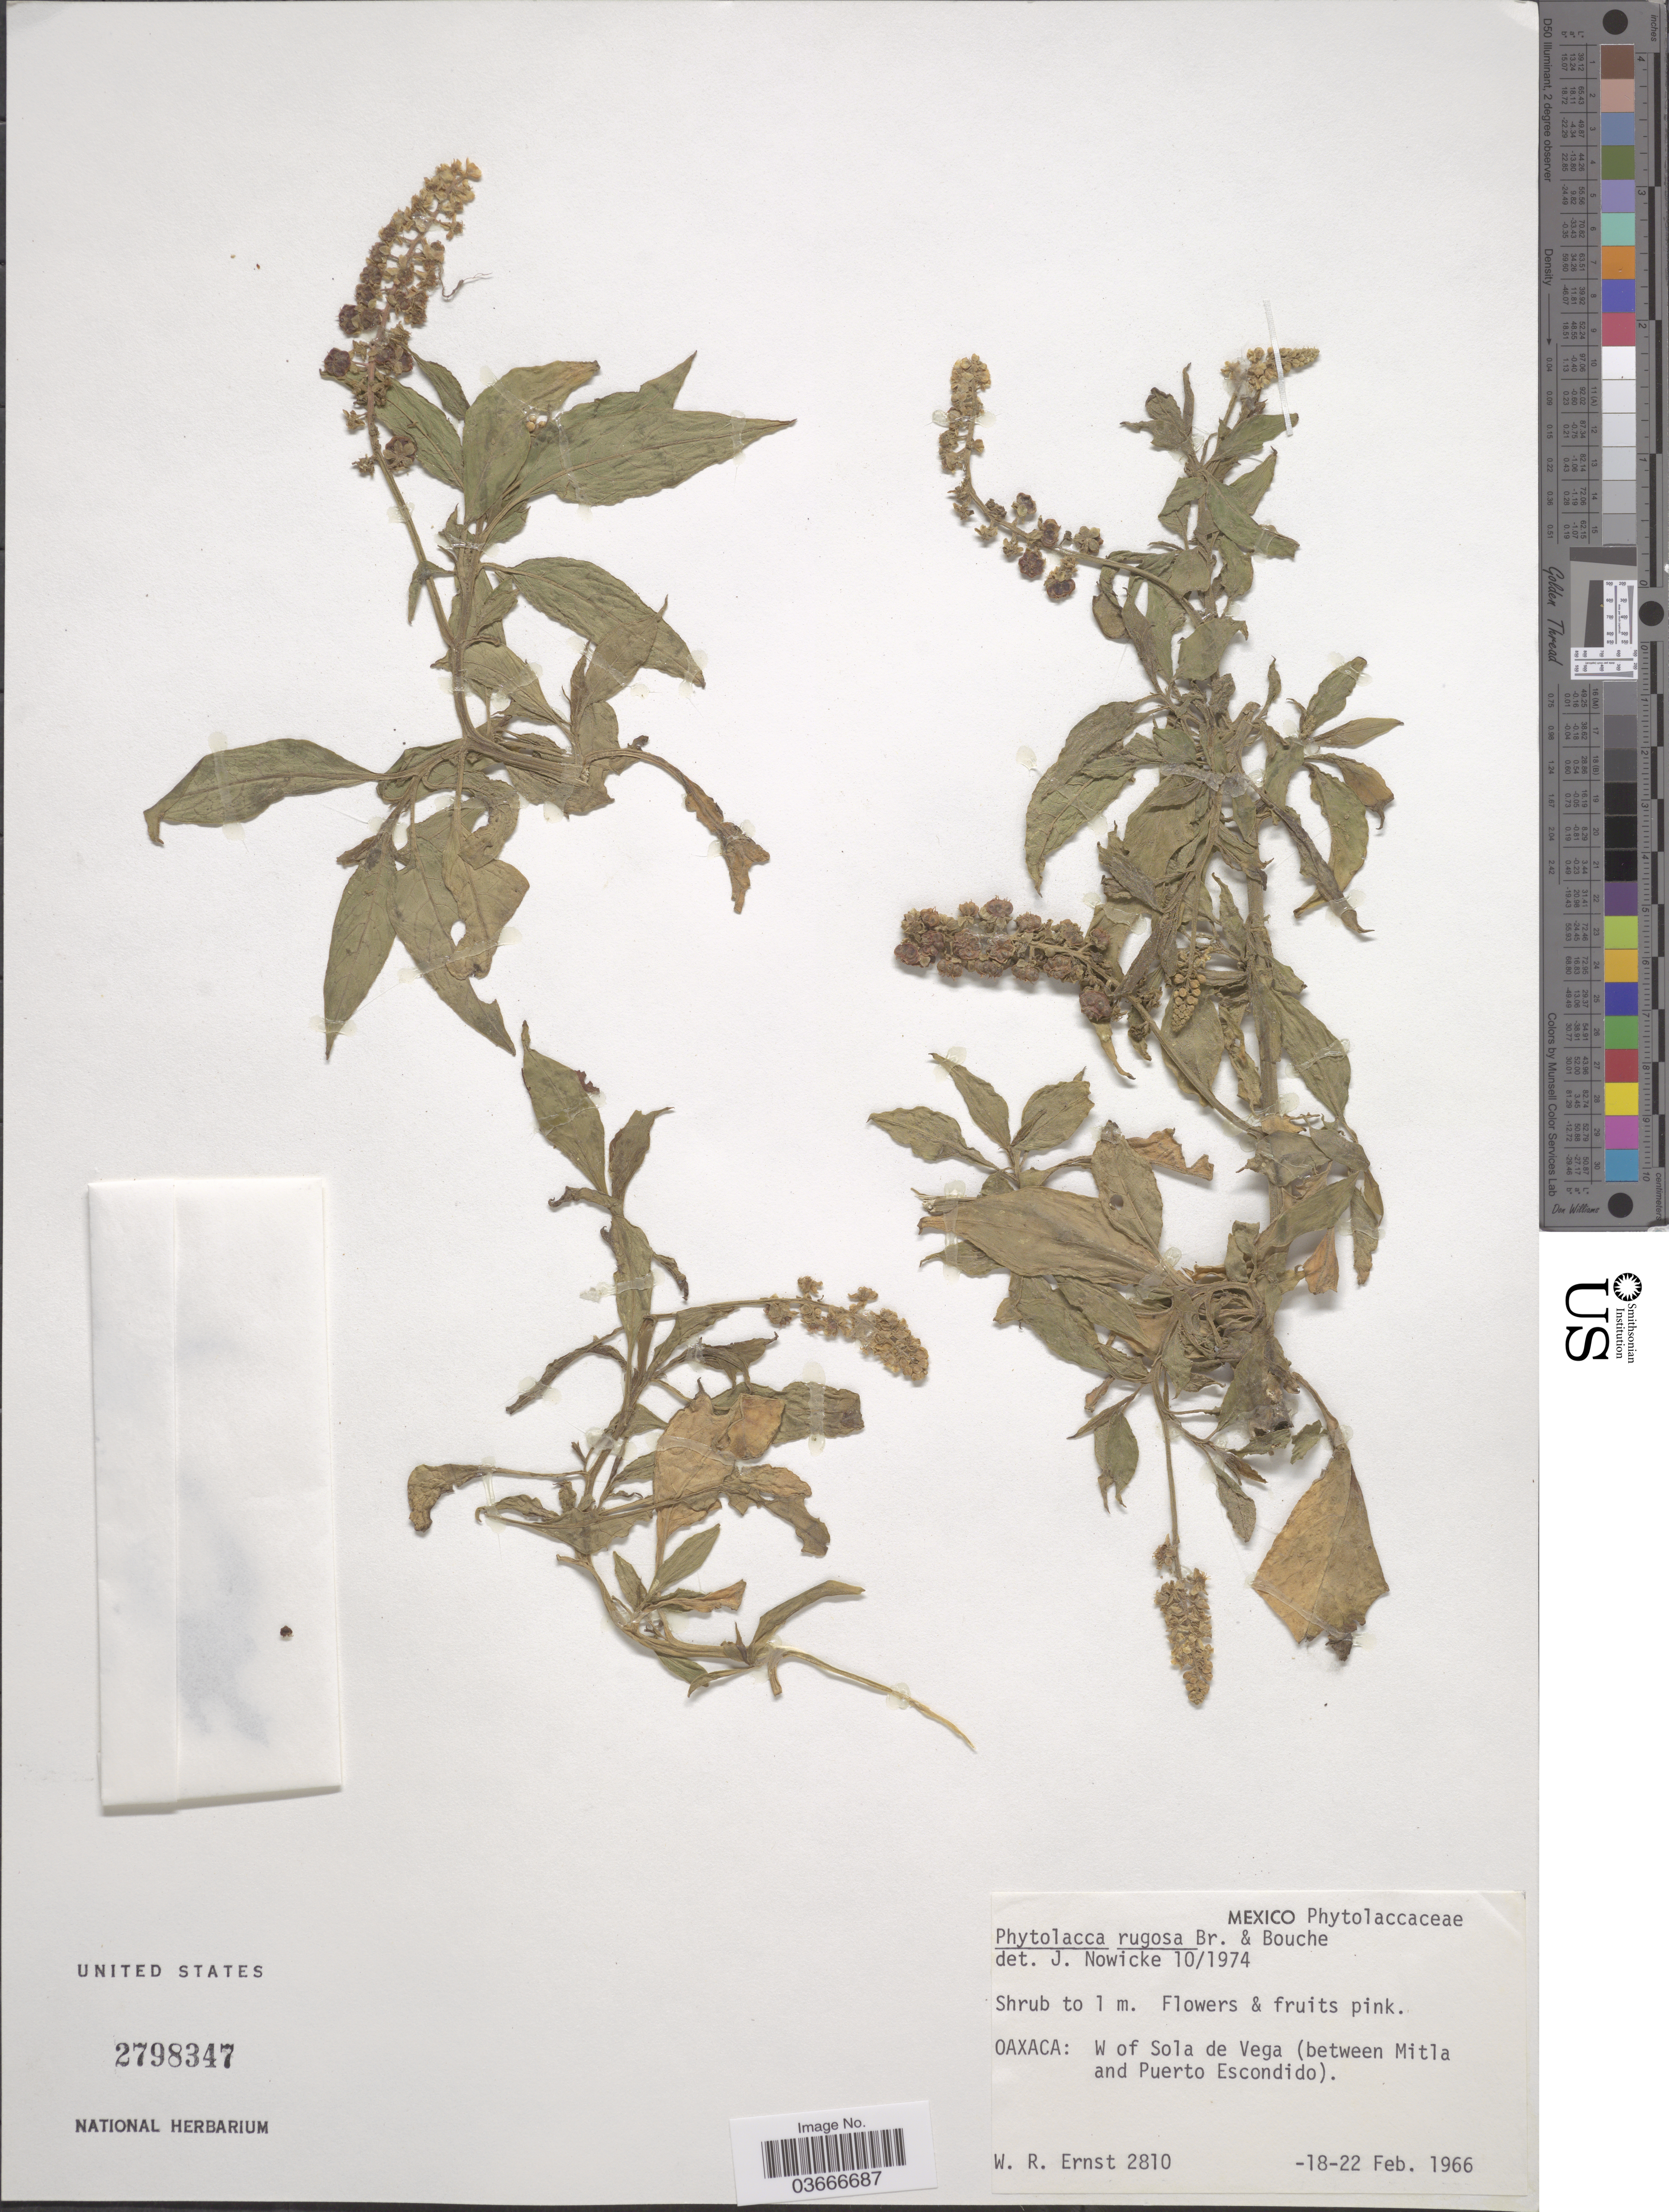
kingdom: Plantae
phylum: Tracheophyta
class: Magnoliopsida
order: Caryophyllales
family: Phytolaccaceae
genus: Phytolacca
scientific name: Phytolacca rugosa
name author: A. Braun & C.D. Bouché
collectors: W. R. Ernst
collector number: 2810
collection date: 1966-02-18/1966-02-22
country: Mexico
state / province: Oaxaca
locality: W of Sola de Vega (between Mitla and Puerto Escondido).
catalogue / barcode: US 2798347